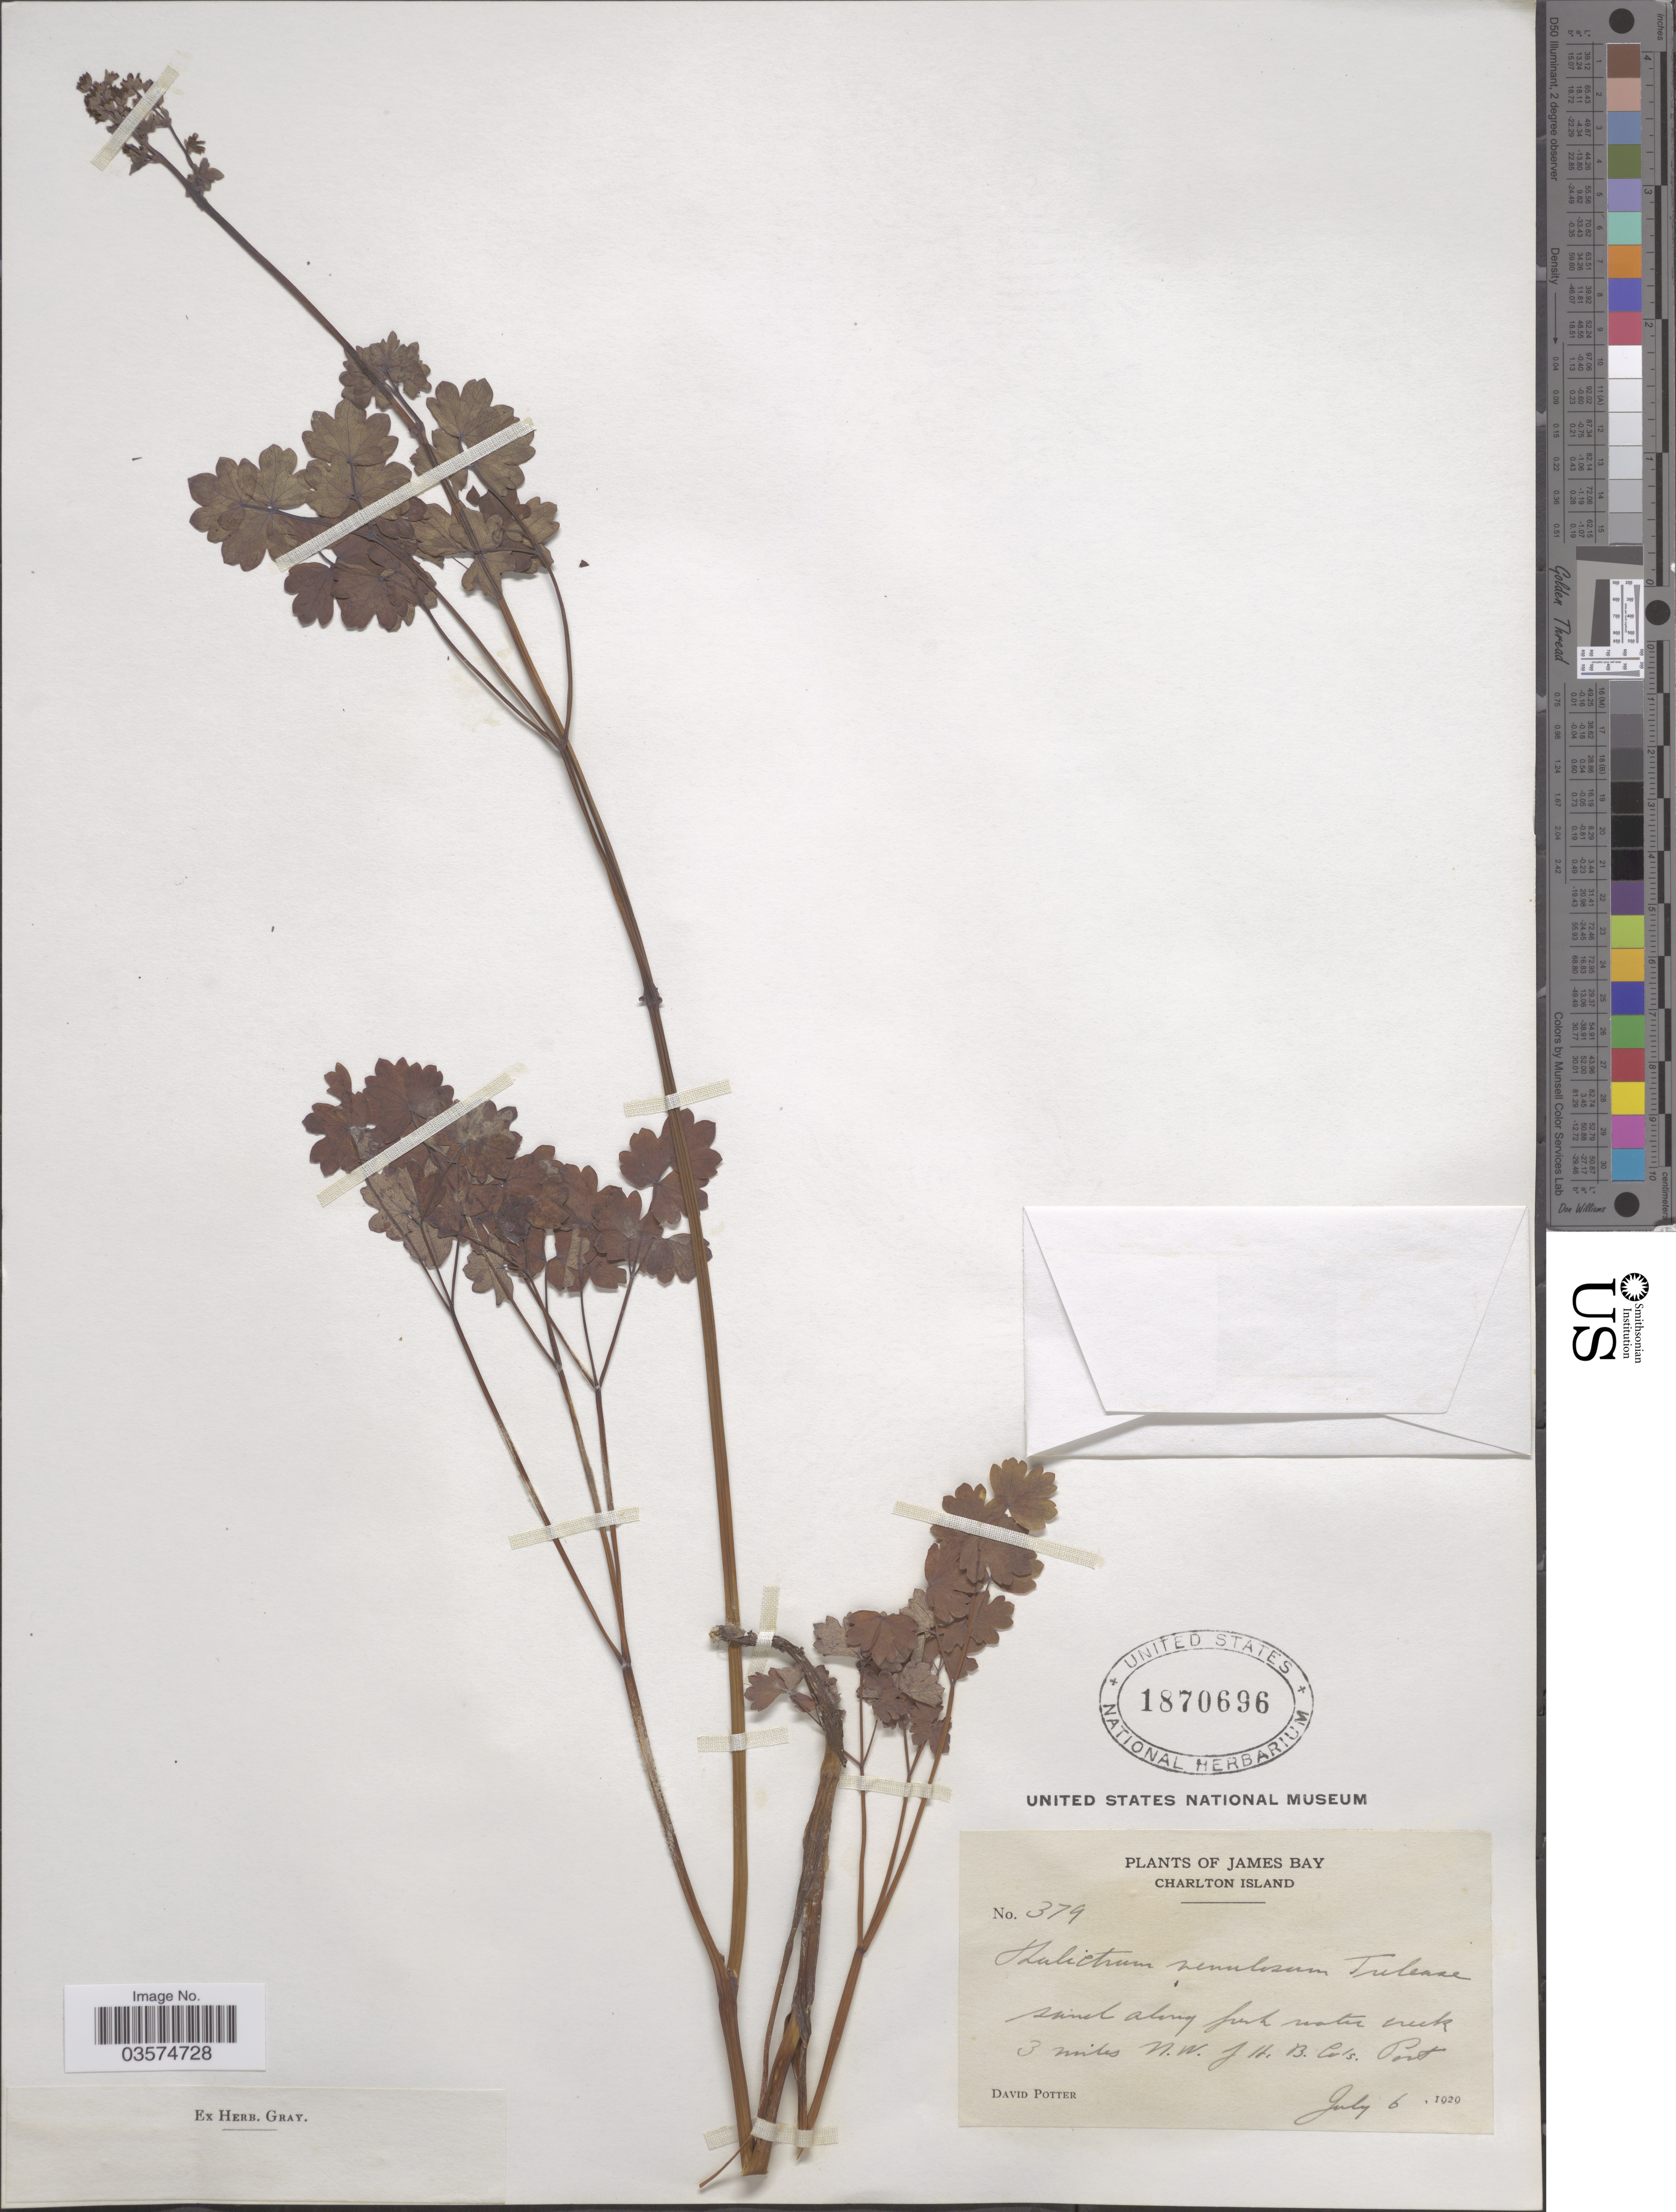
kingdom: Plantae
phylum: Tracheophyta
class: Magnoliopsida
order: Ranunculales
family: Ranunculaceae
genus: Thalictrum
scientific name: Thalictrum venulosum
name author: Trel.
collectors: D. Potter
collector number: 379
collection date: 1920-07-06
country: Canada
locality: James Bay. Charlton Island. Sand along fresh water Creek 3 miles N.W J H. B.Co's. Post.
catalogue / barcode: US 1870696